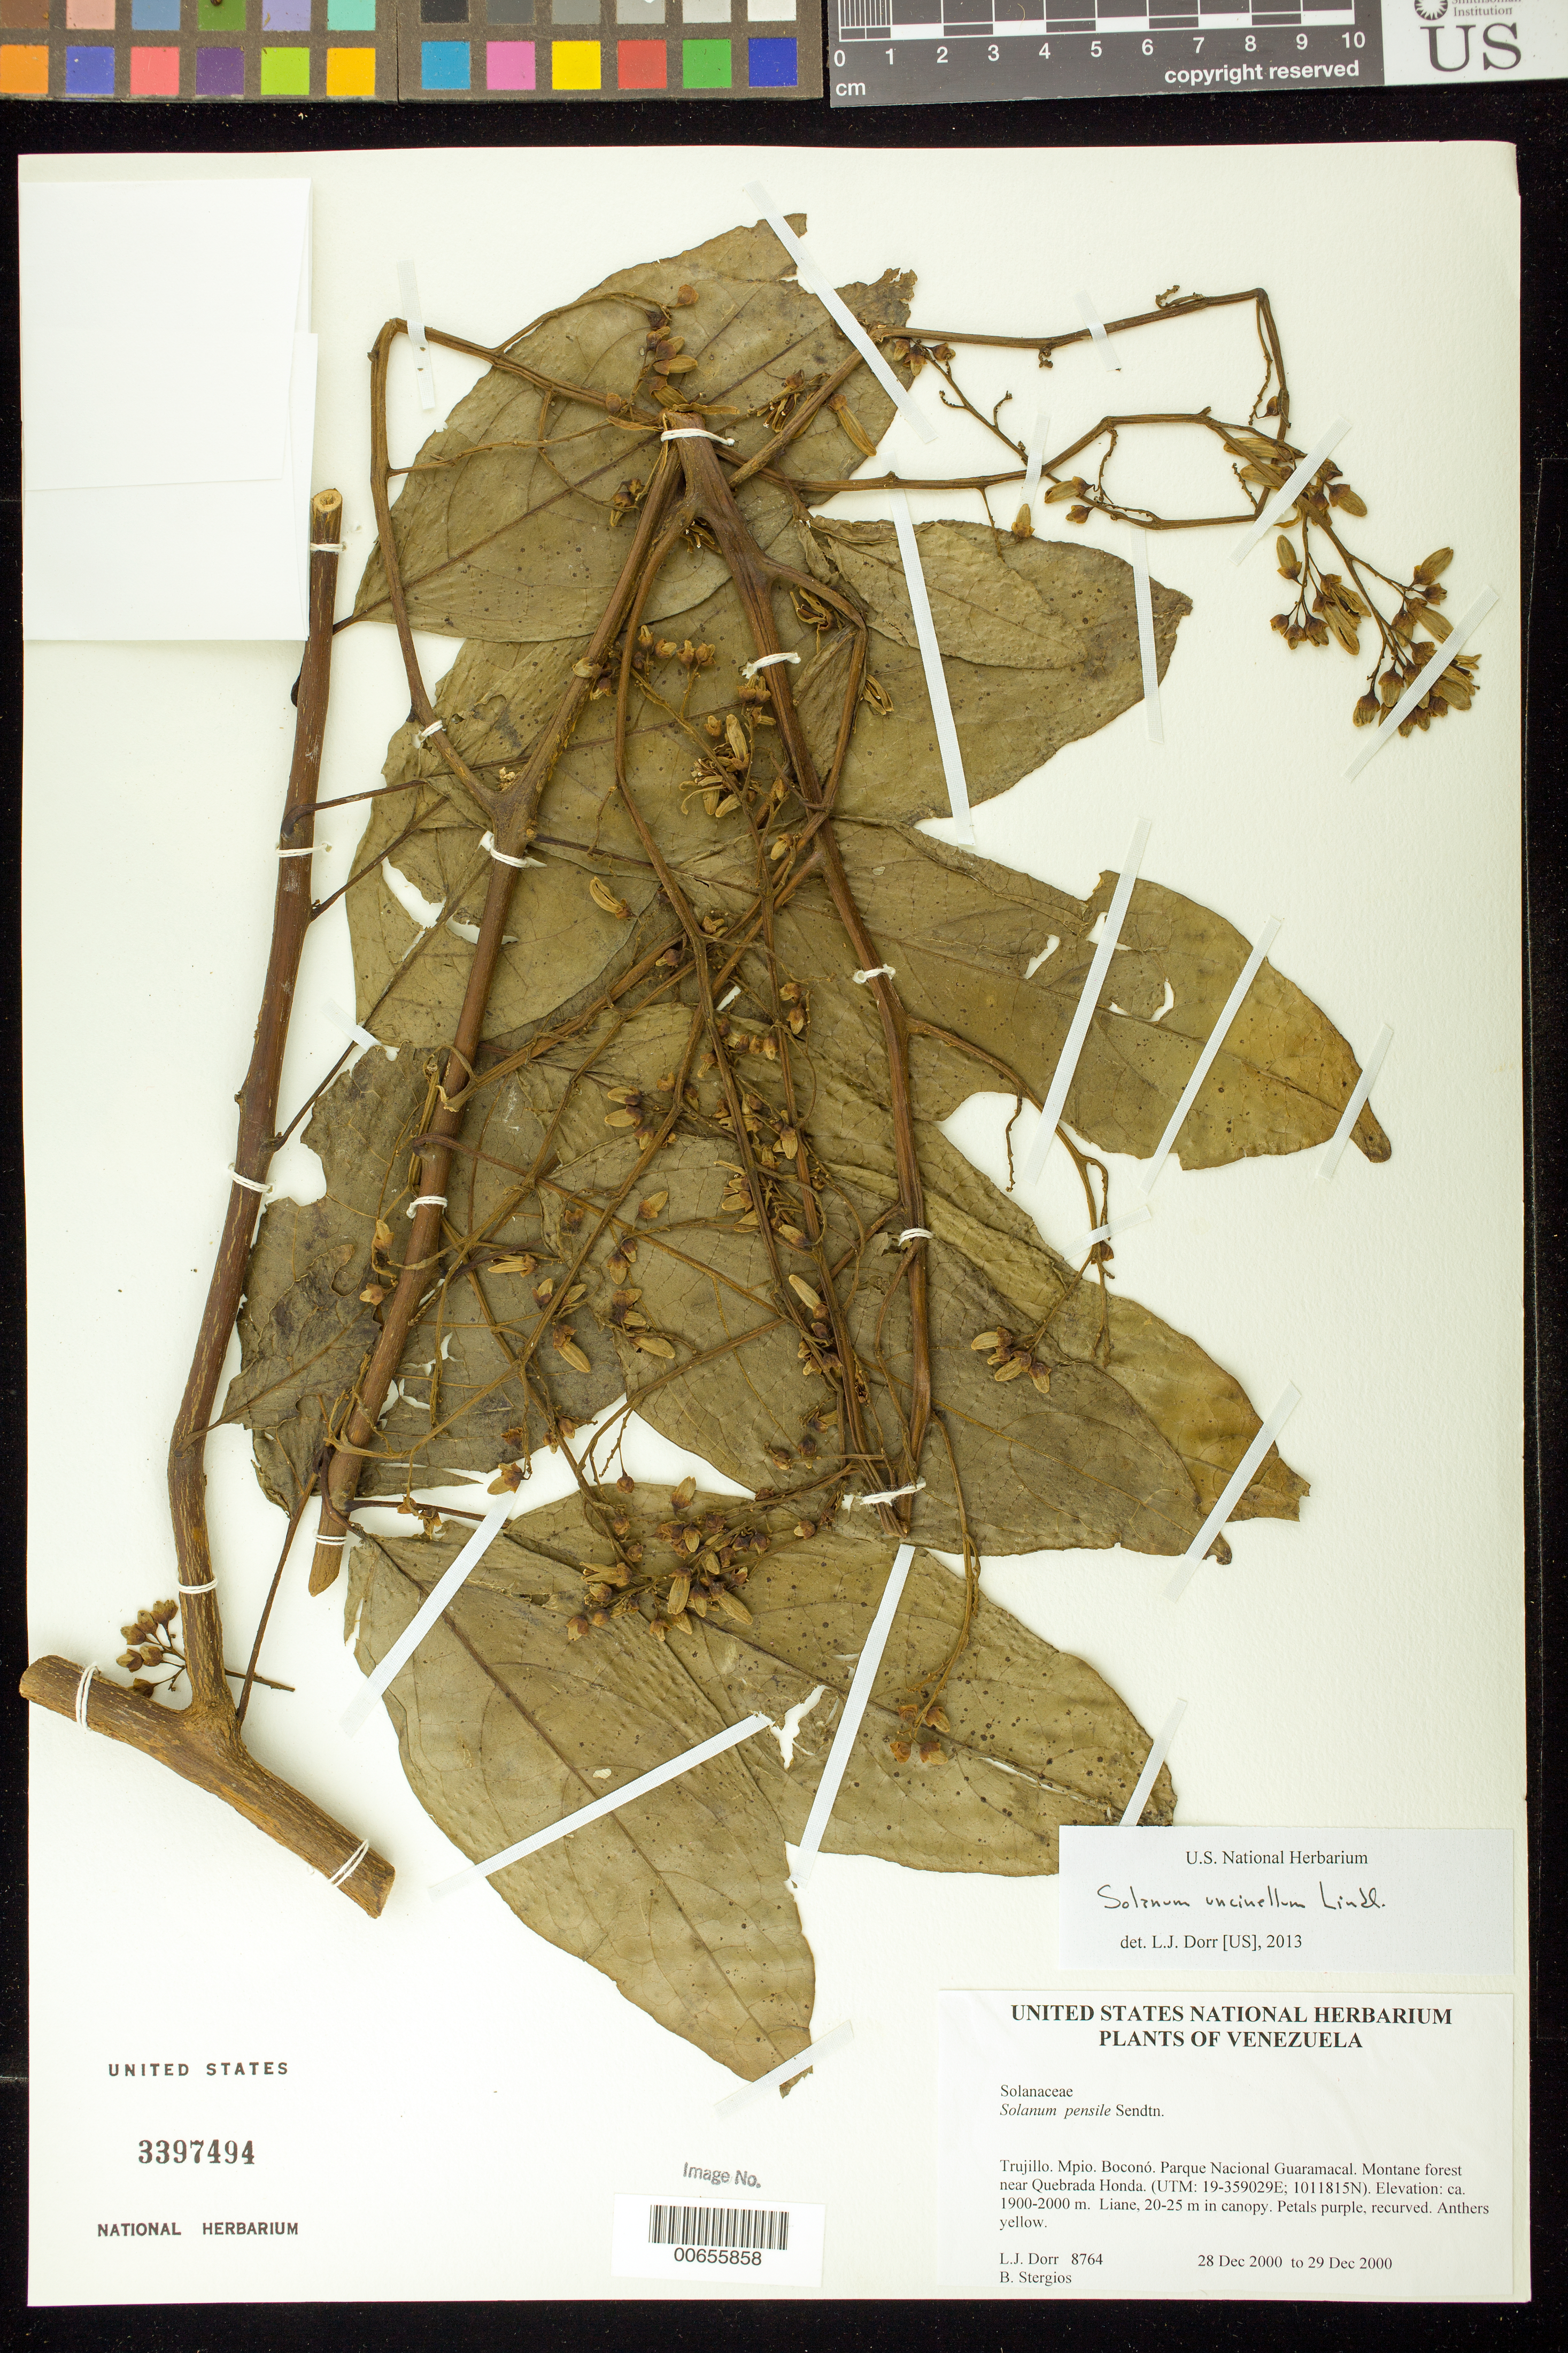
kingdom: Plantae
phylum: Tracheophyta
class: Magnoliopsida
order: Solanales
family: Solanaceae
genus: Solanum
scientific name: Solanum uncinellum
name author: Lindl.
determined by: Dorr, L. J., (BOT), Smithsonian Institution - National Museum of Natural History (UNITED STATES)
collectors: L. J. Dorr & B. G. Stergios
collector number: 8764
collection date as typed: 28 Dec 2000 to 29 Dec 2000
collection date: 2000-12-28/2000-12-29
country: Venezuela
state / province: Trujillo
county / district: Boconó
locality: Parque Nacional Guaramacal near Quebrada Honda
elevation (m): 1900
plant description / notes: BM, COL, MO, MY, NY, PORT, US, VEN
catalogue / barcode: US 3397494